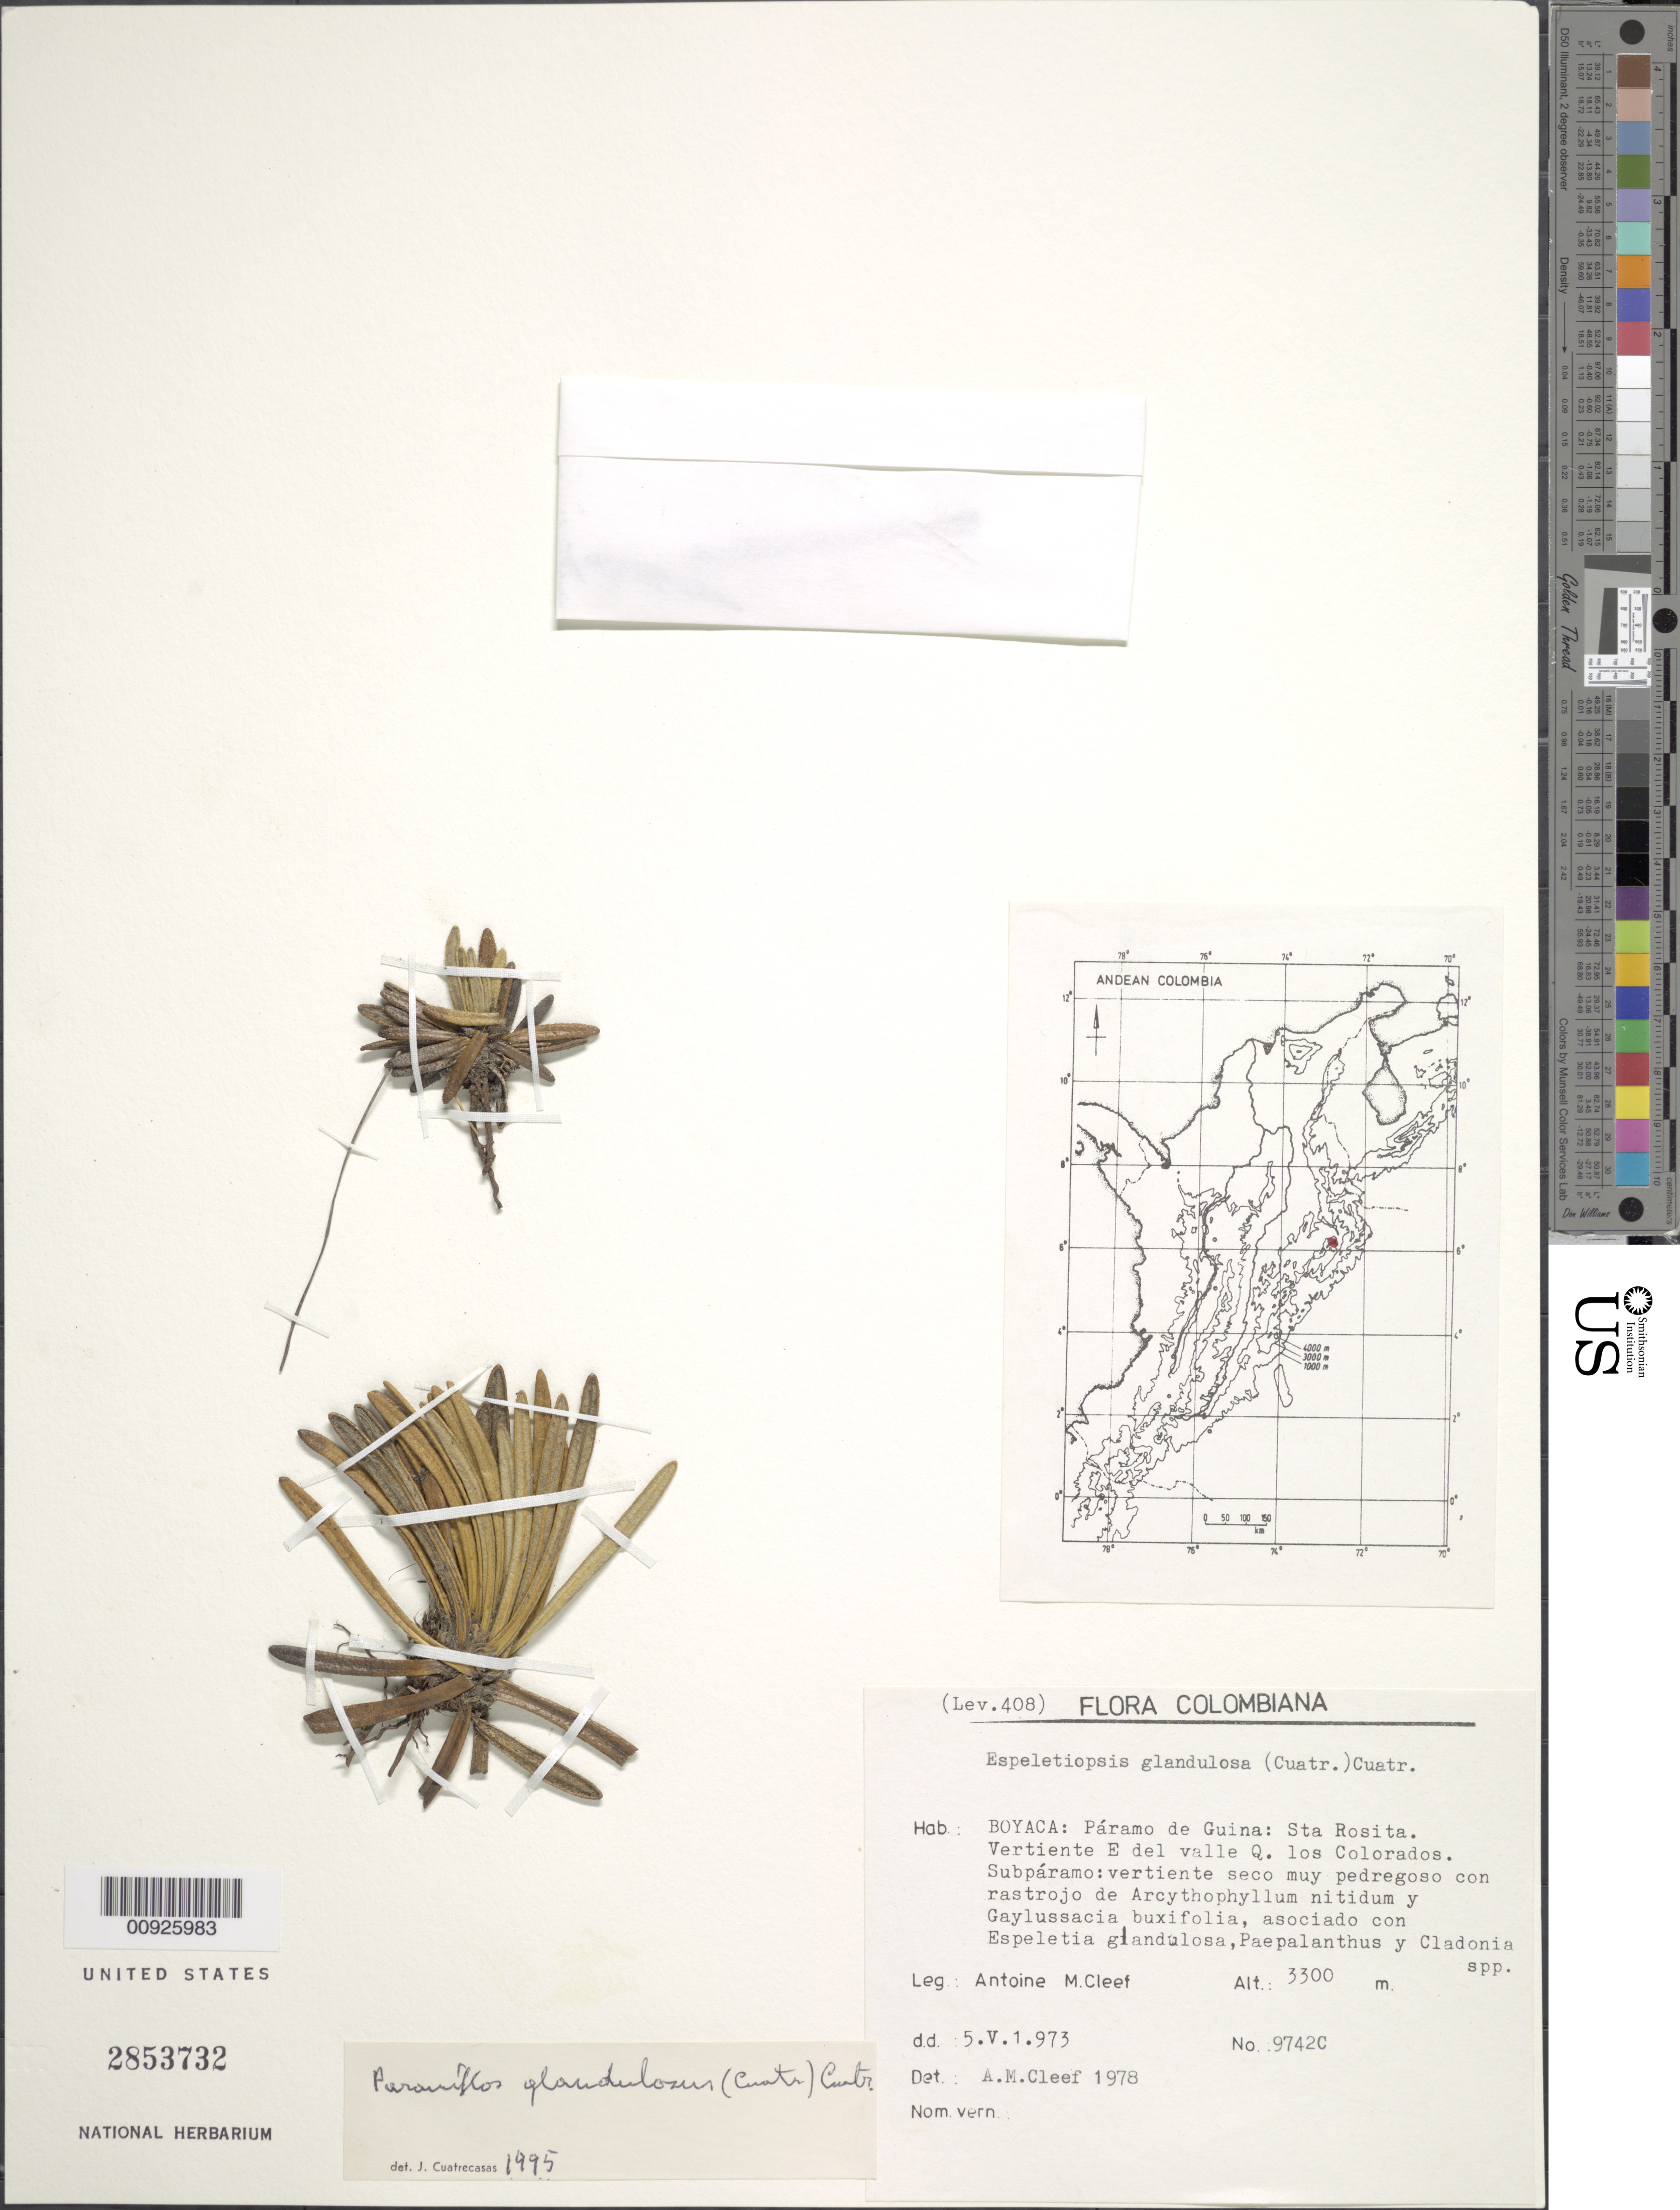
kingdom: Plantae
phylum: Tracheophyta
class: Magnoliopsida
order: Asterales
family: Asteraceae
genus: Paramiflos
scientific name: Paramiflos glandulosus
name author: (Cuatrec.) Cuatrec.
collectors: A. M. Cleef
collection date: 1973-05-05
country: Colombia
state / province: Boyacá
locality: Páramo de Güina. Santa Rosita. vertiente E del valle de la Q. los Colorados. .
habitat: Subpáramo en vertiente seco muy pedregoso con rastrojos de Arcythophyllum nitidum y Gaylussacia buxifolia, asociado con P. glandulosus, Paepalanthus y Cladonia spp.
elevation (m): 3300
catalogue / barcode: US 2853732